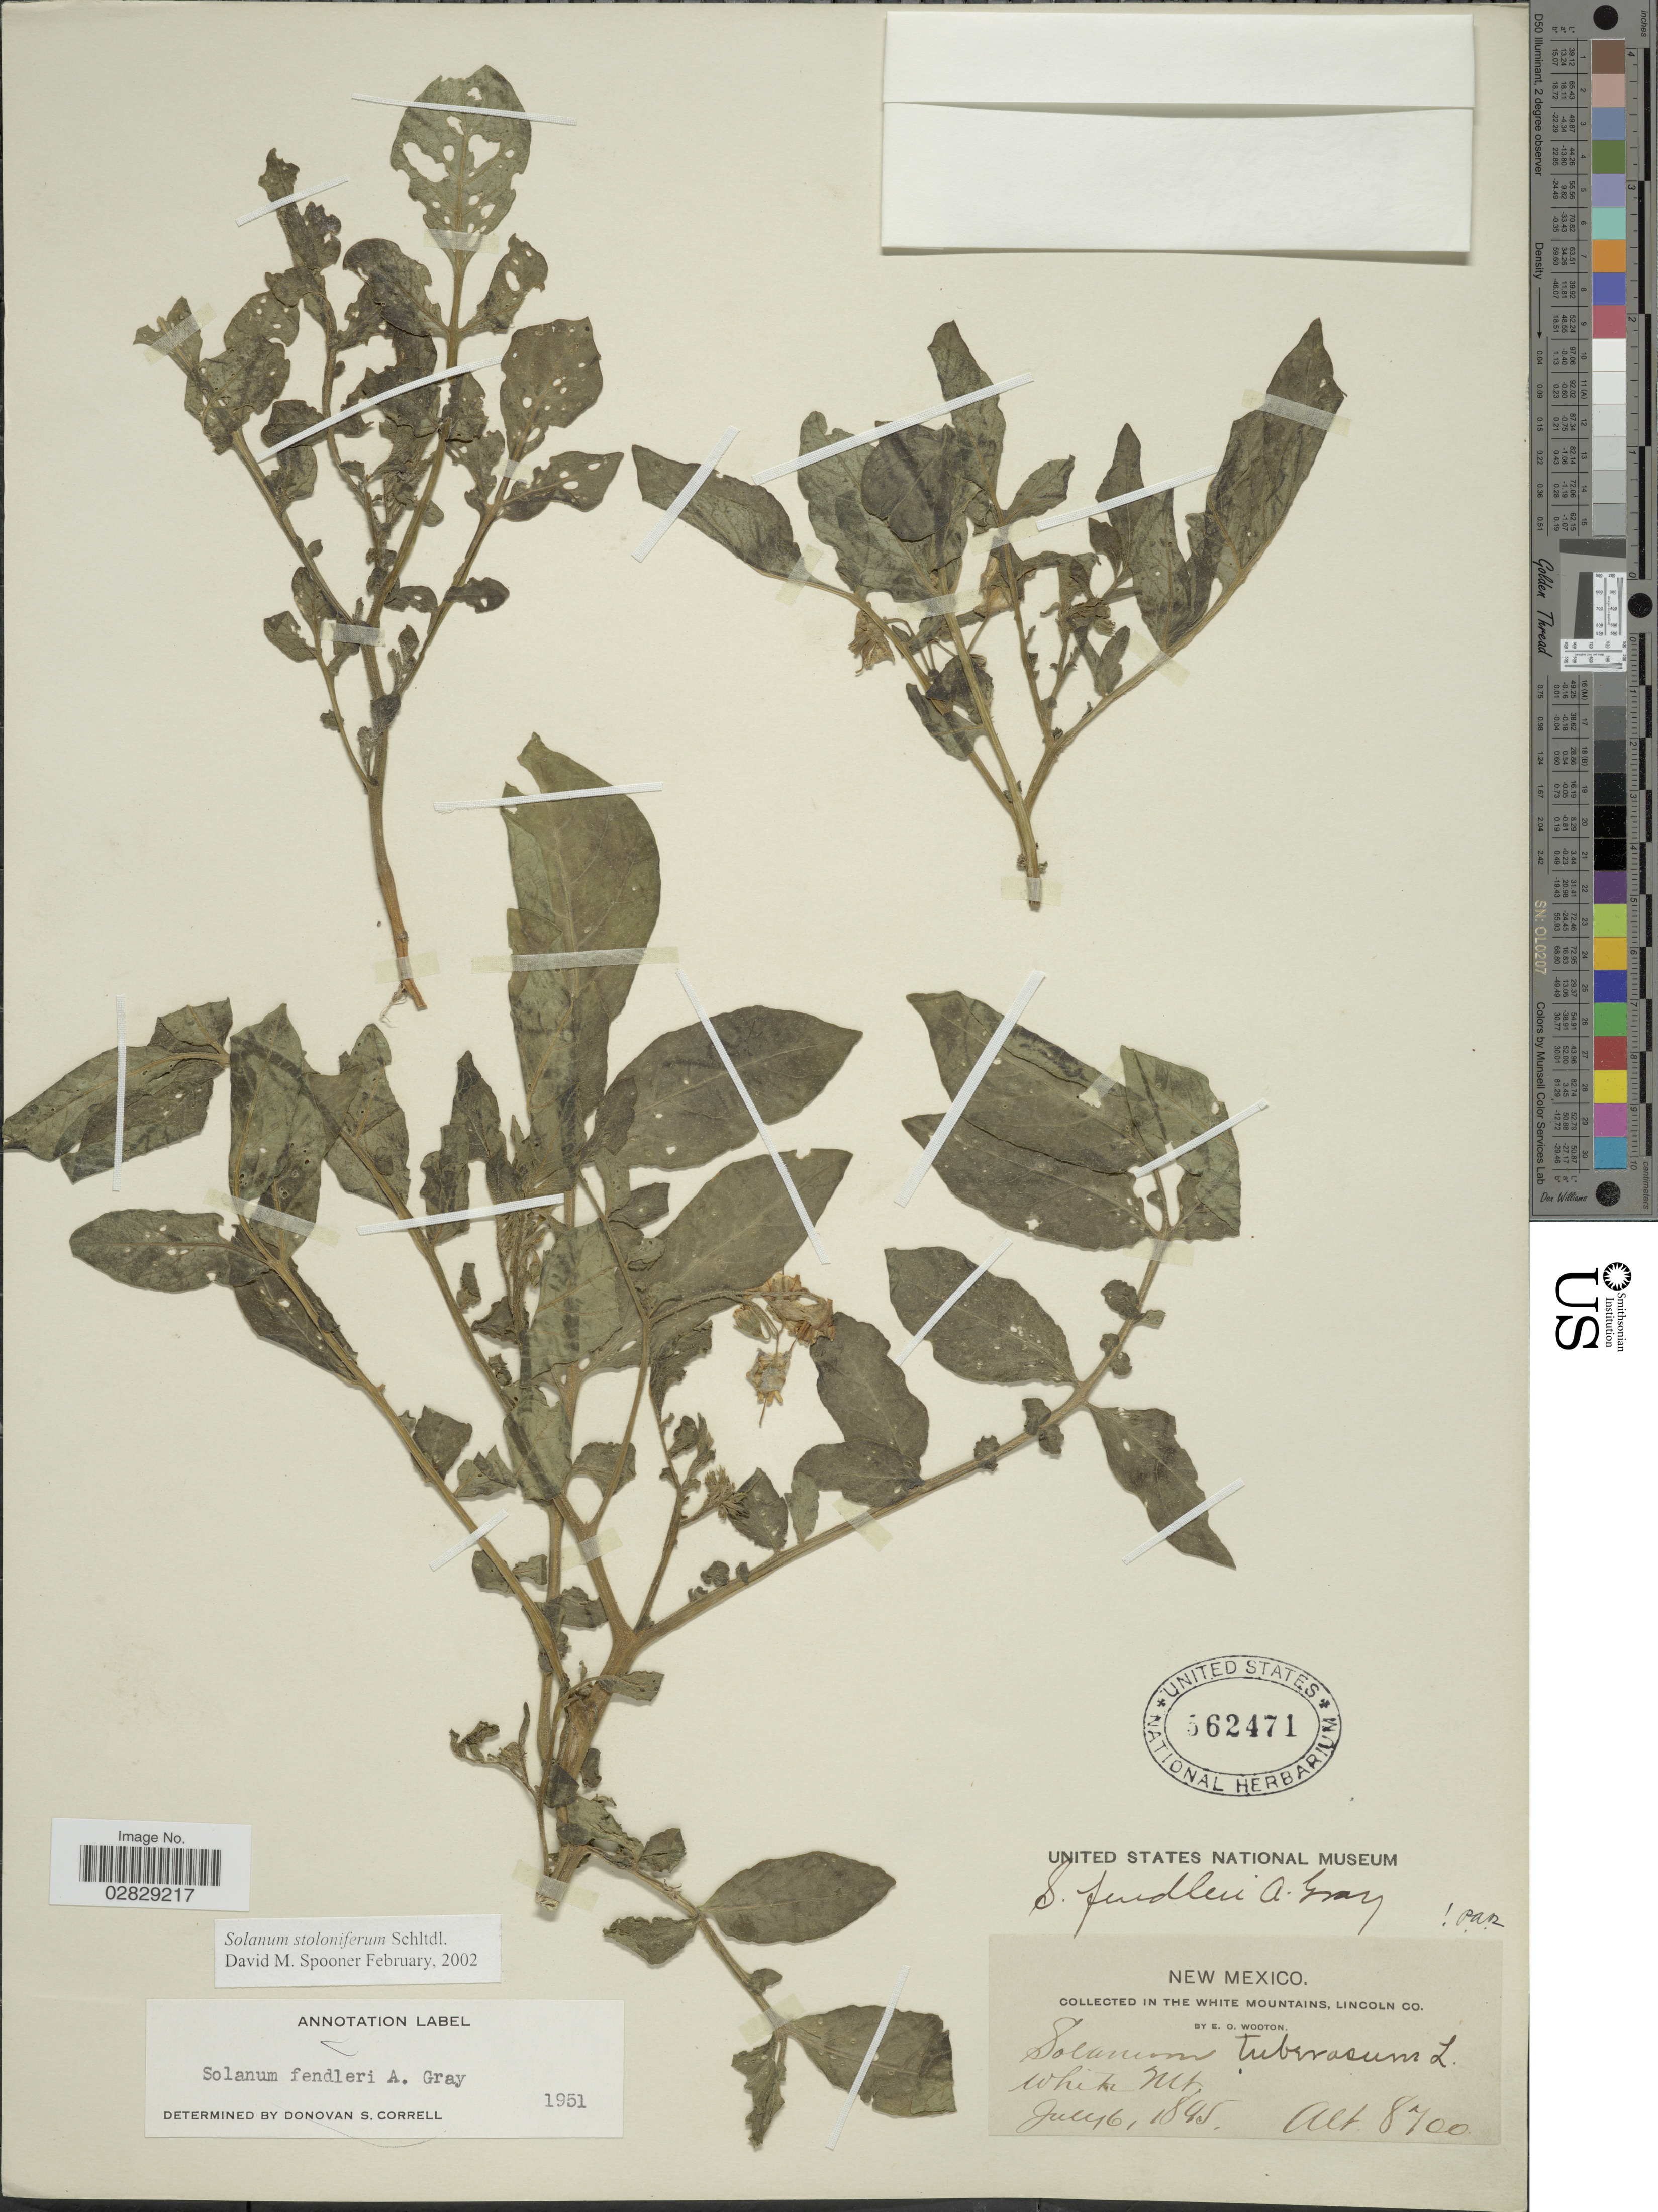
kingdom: Plantae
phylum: Tracheophyta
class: Magnoliopsida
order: Solanales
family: Solanaceae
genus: Solanum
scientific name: Solanum stoloniferum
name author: Schltdl.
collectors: E. O. Wooton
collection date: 1895-07-06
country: United States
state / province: New Mexico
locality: In the White Mountains, Lincoln Co.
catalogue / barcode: US 562471